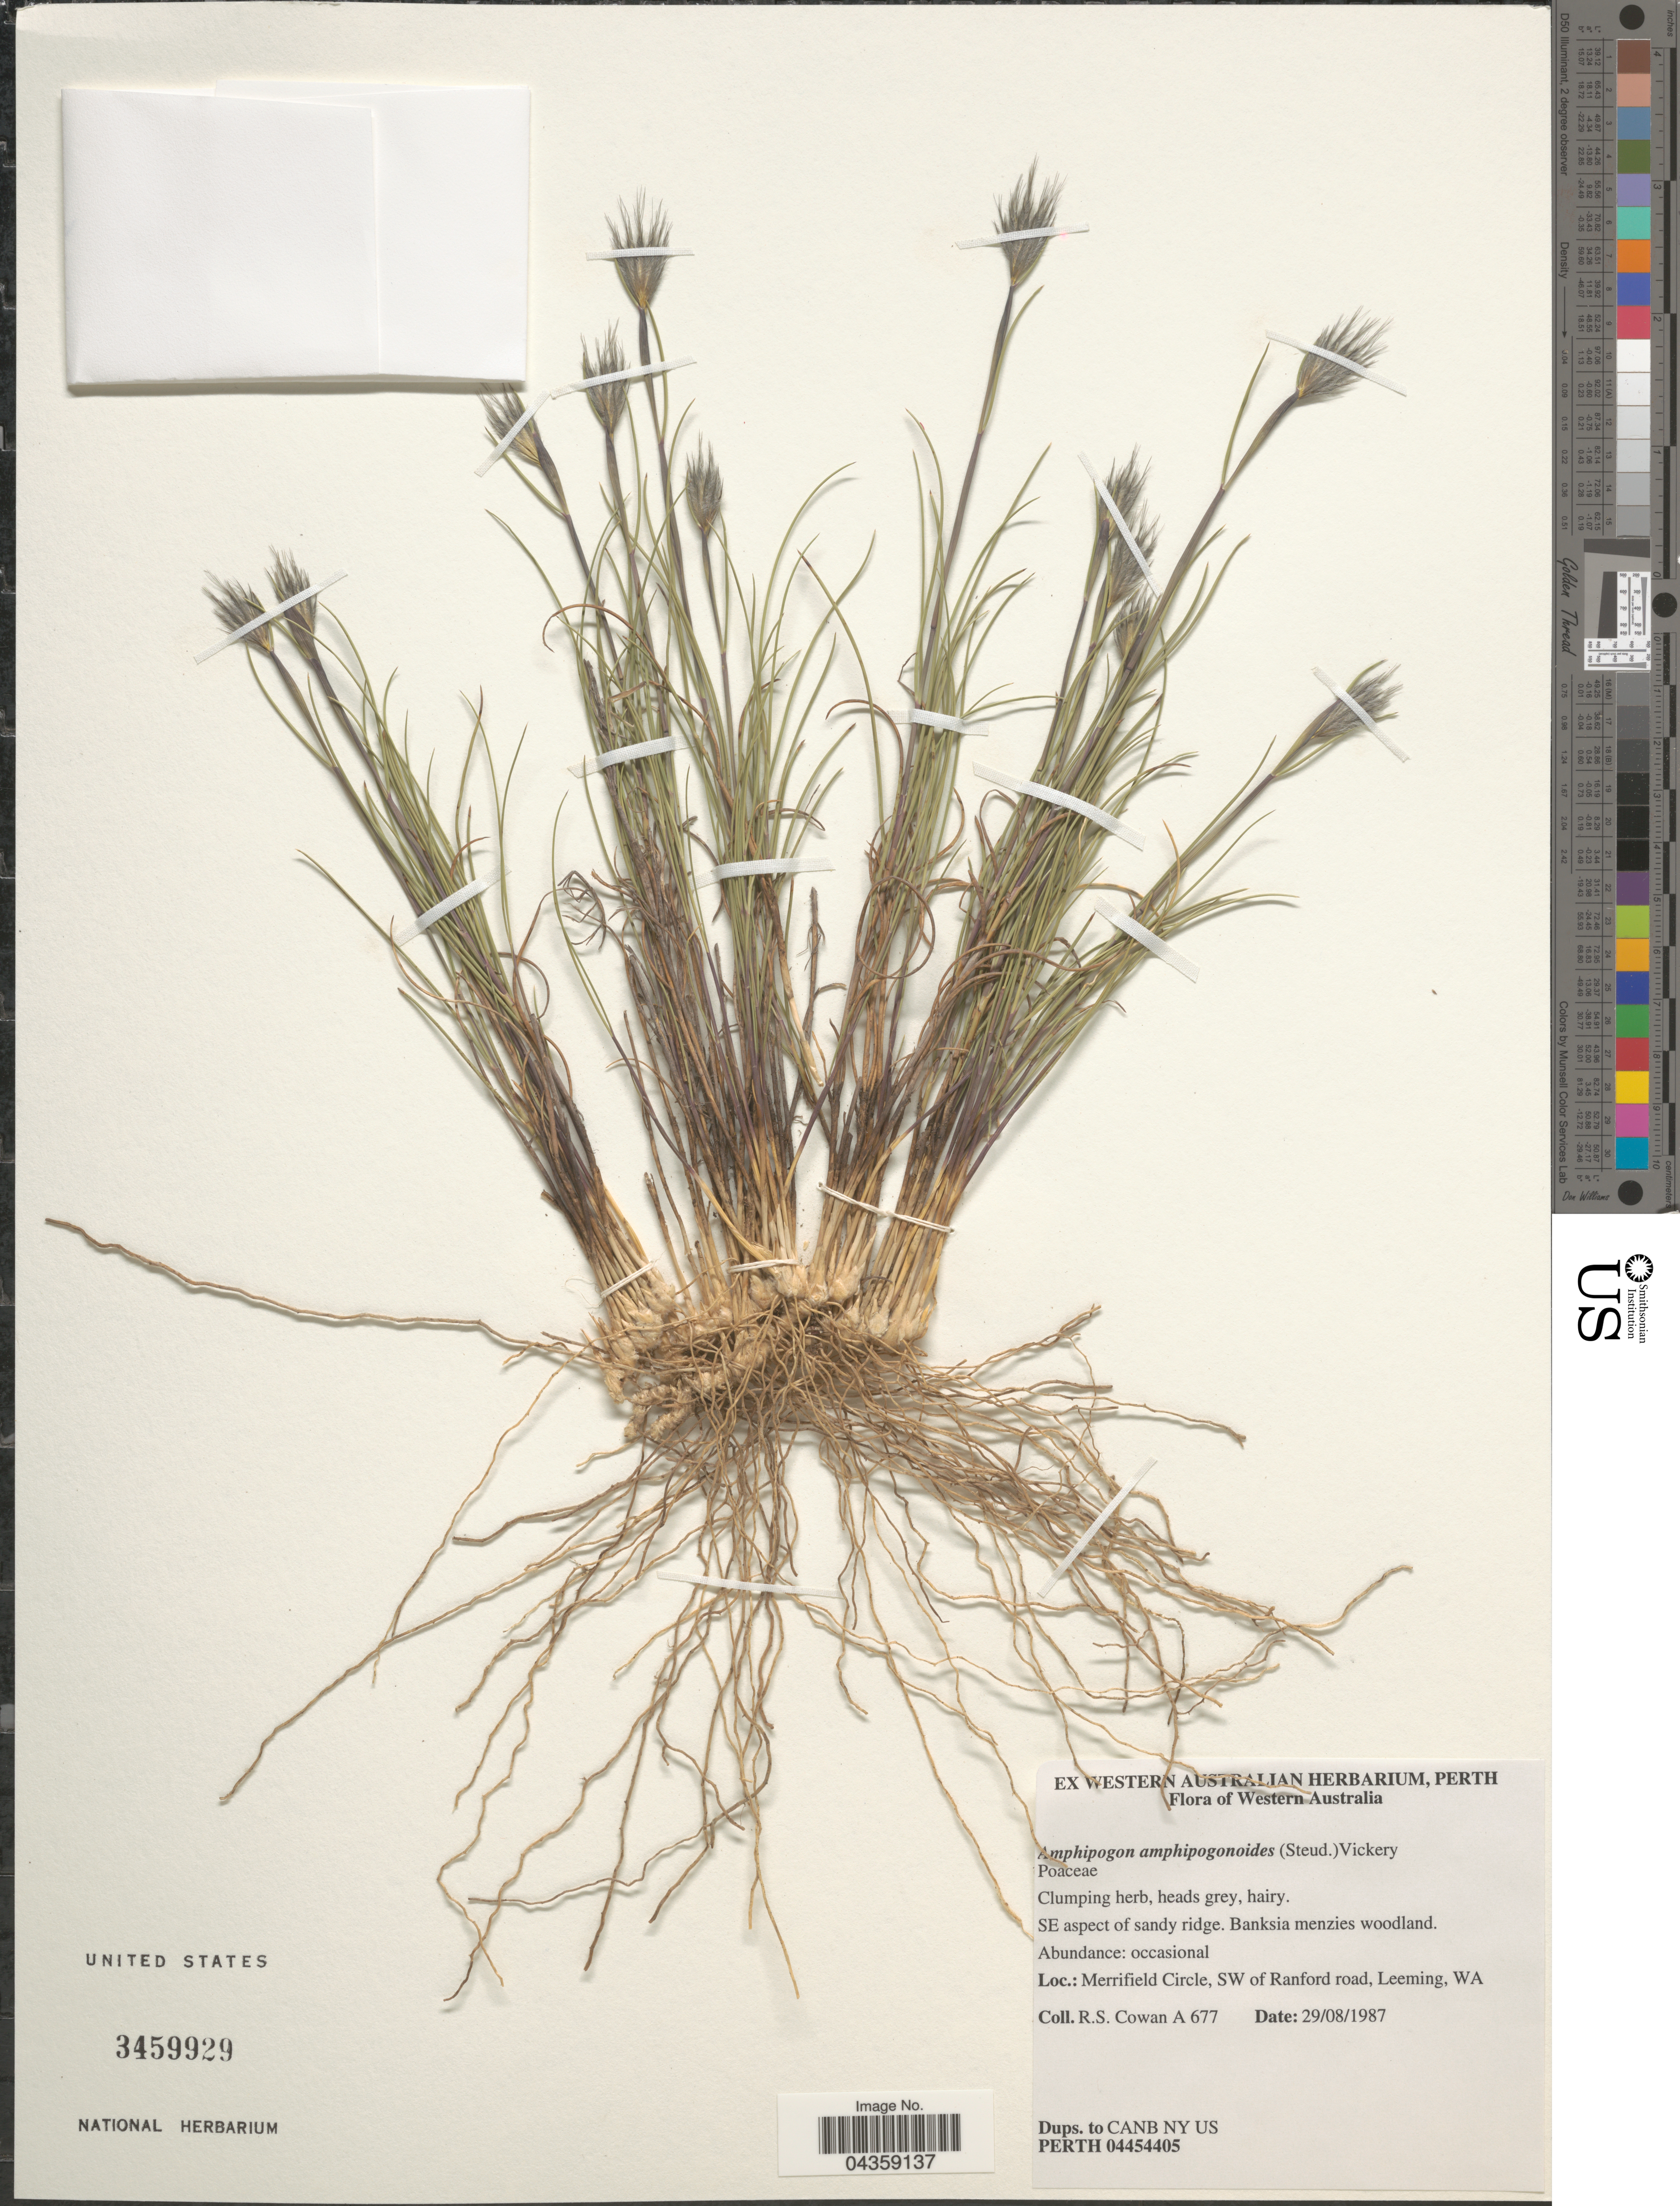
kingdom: Plantae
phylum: Tracheophyta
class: Liliopsida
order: Poales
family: Poaceae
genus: Amphipogon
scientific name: Amphipogon amphipogonoides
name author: (Steud.) Vickery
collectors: R. S. Cowan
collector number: A677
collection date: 1987-08-29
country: Australia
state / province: Western Australia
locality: SE aspect of sandy ridge. Merrifield Circle, SW of Ranford road, Leeming, WA.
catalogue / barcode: US 3459929